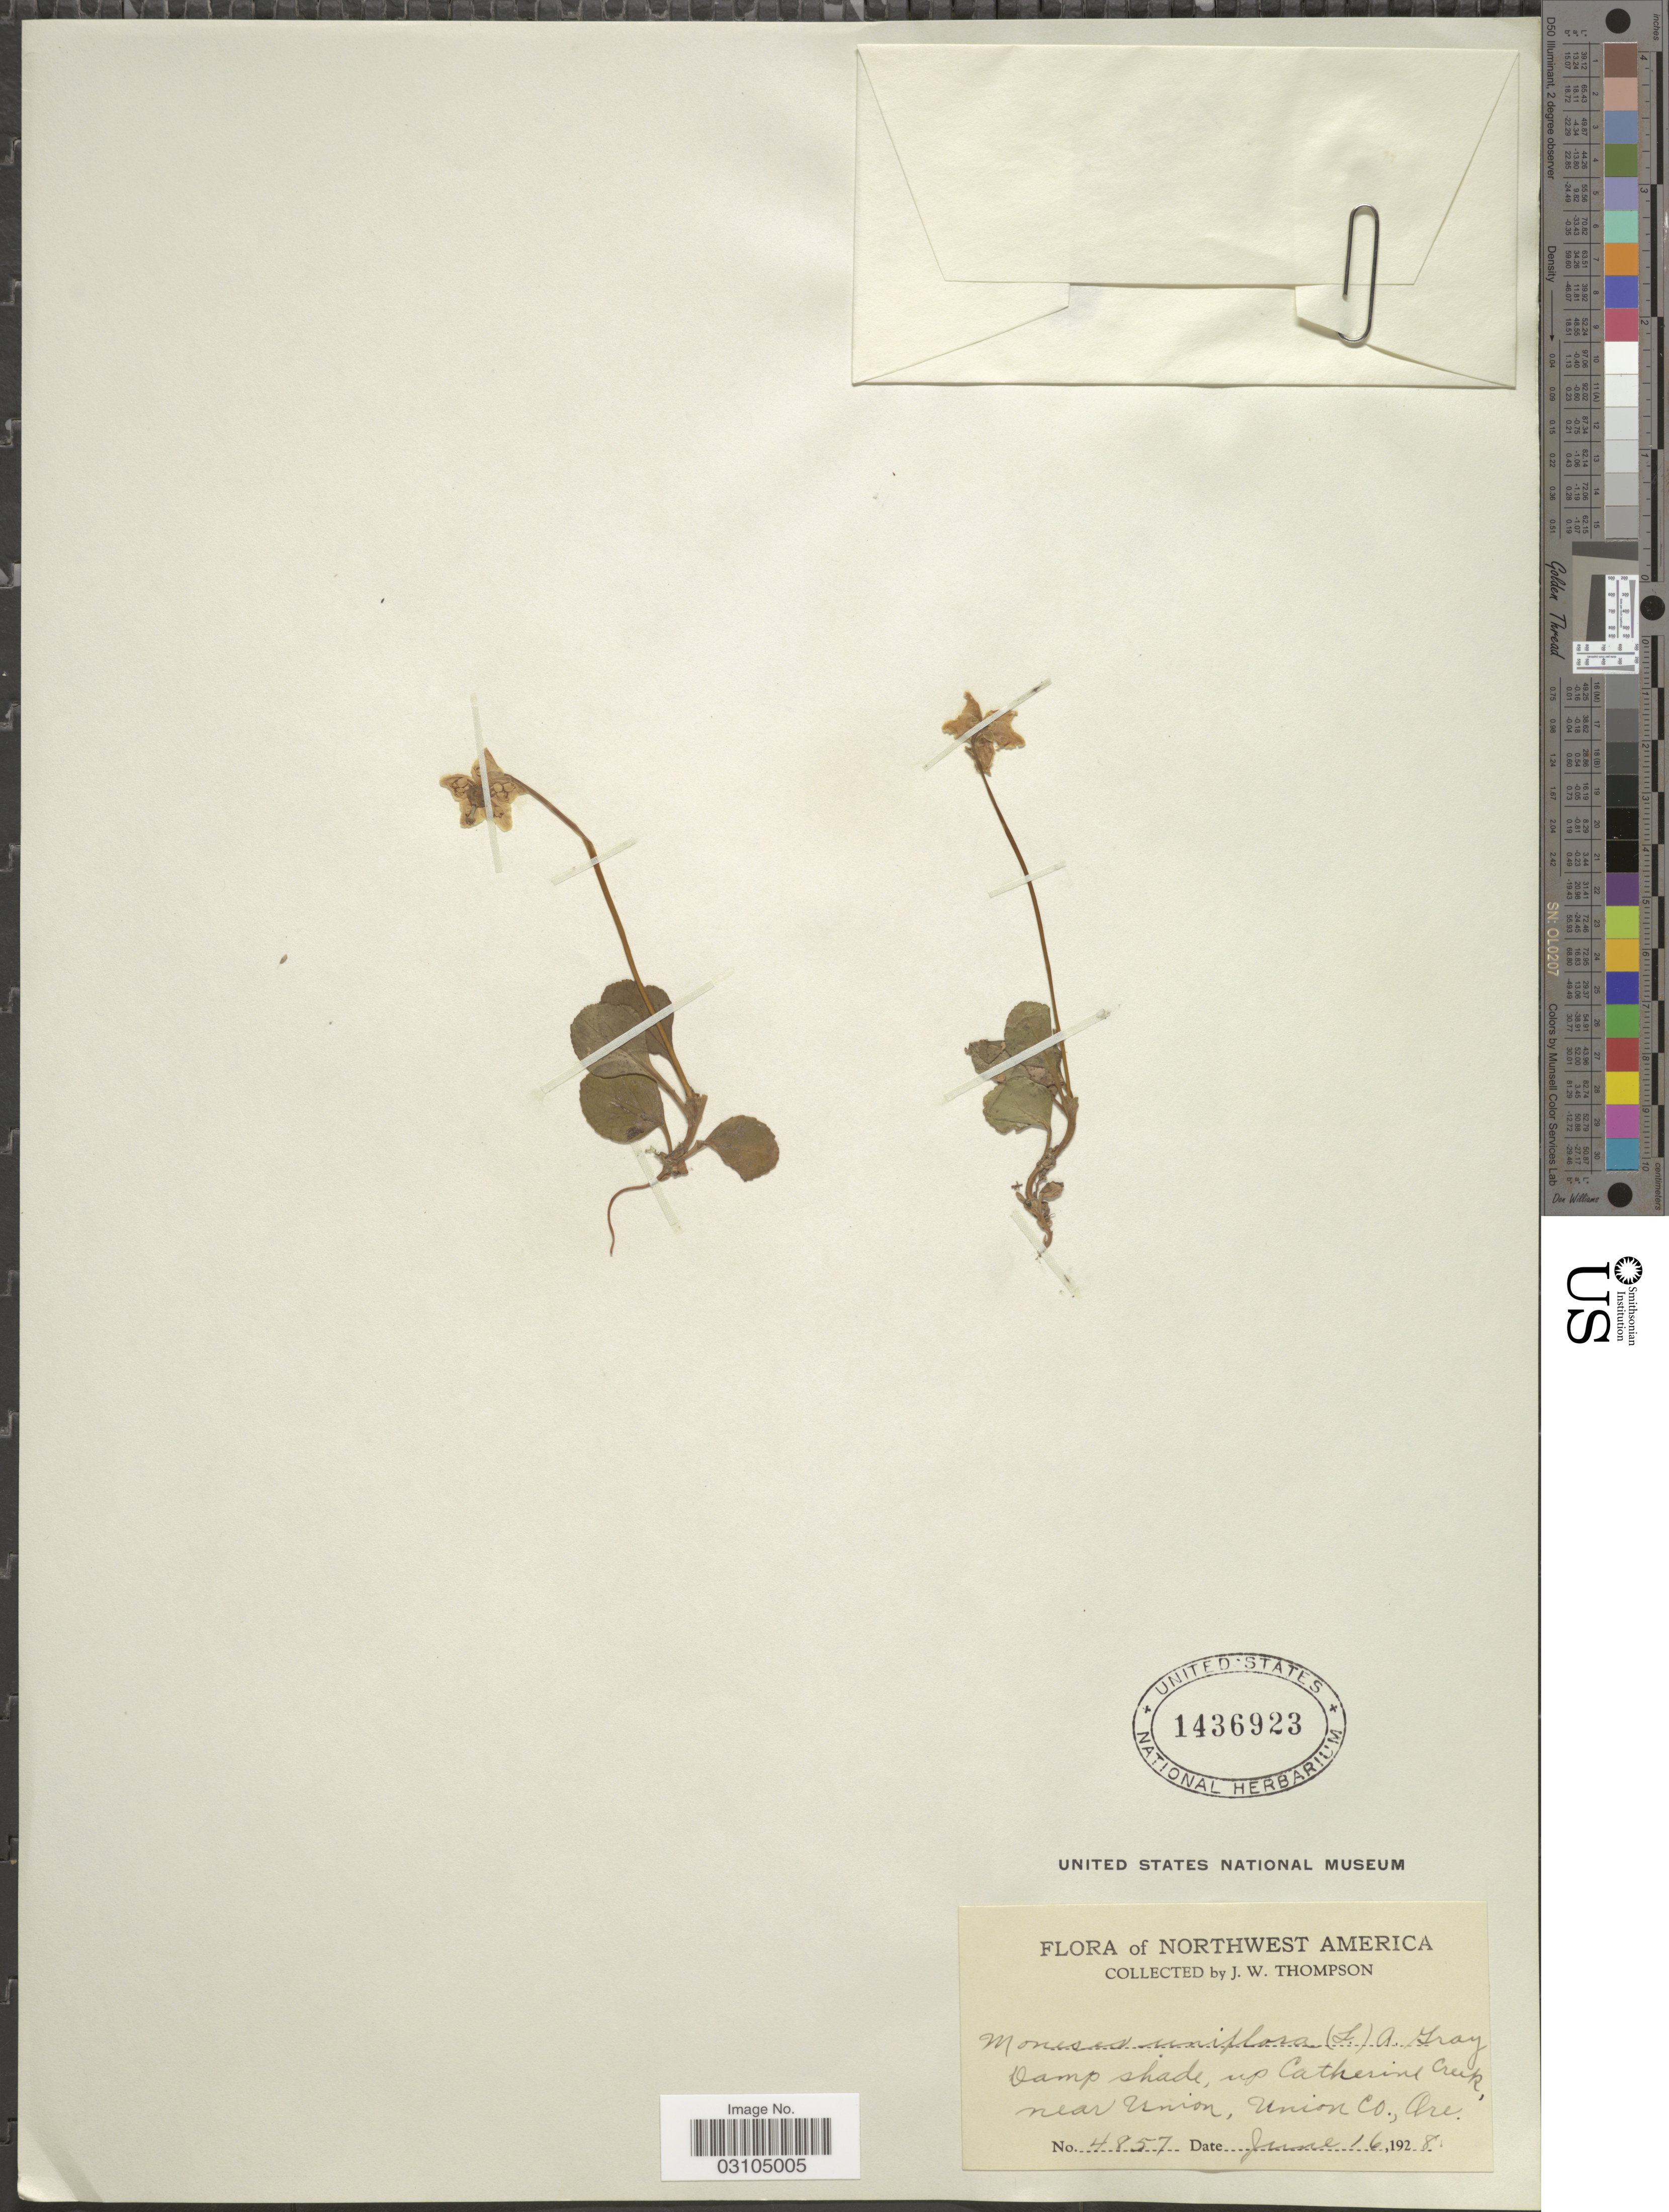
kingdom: Plantae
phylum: Tracheophyta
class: Magnoliopsida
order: Ericales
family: Ericaceae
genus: Moneses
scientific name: Moneses uniflora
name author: (L.) A. Gray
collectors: J. Thompson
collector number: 4857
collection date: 1928-06-16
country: United States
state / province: Oregon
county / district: Union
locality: Damp shade, up Catherine Creek, near Union, Union Co.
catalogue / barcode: US 1436923